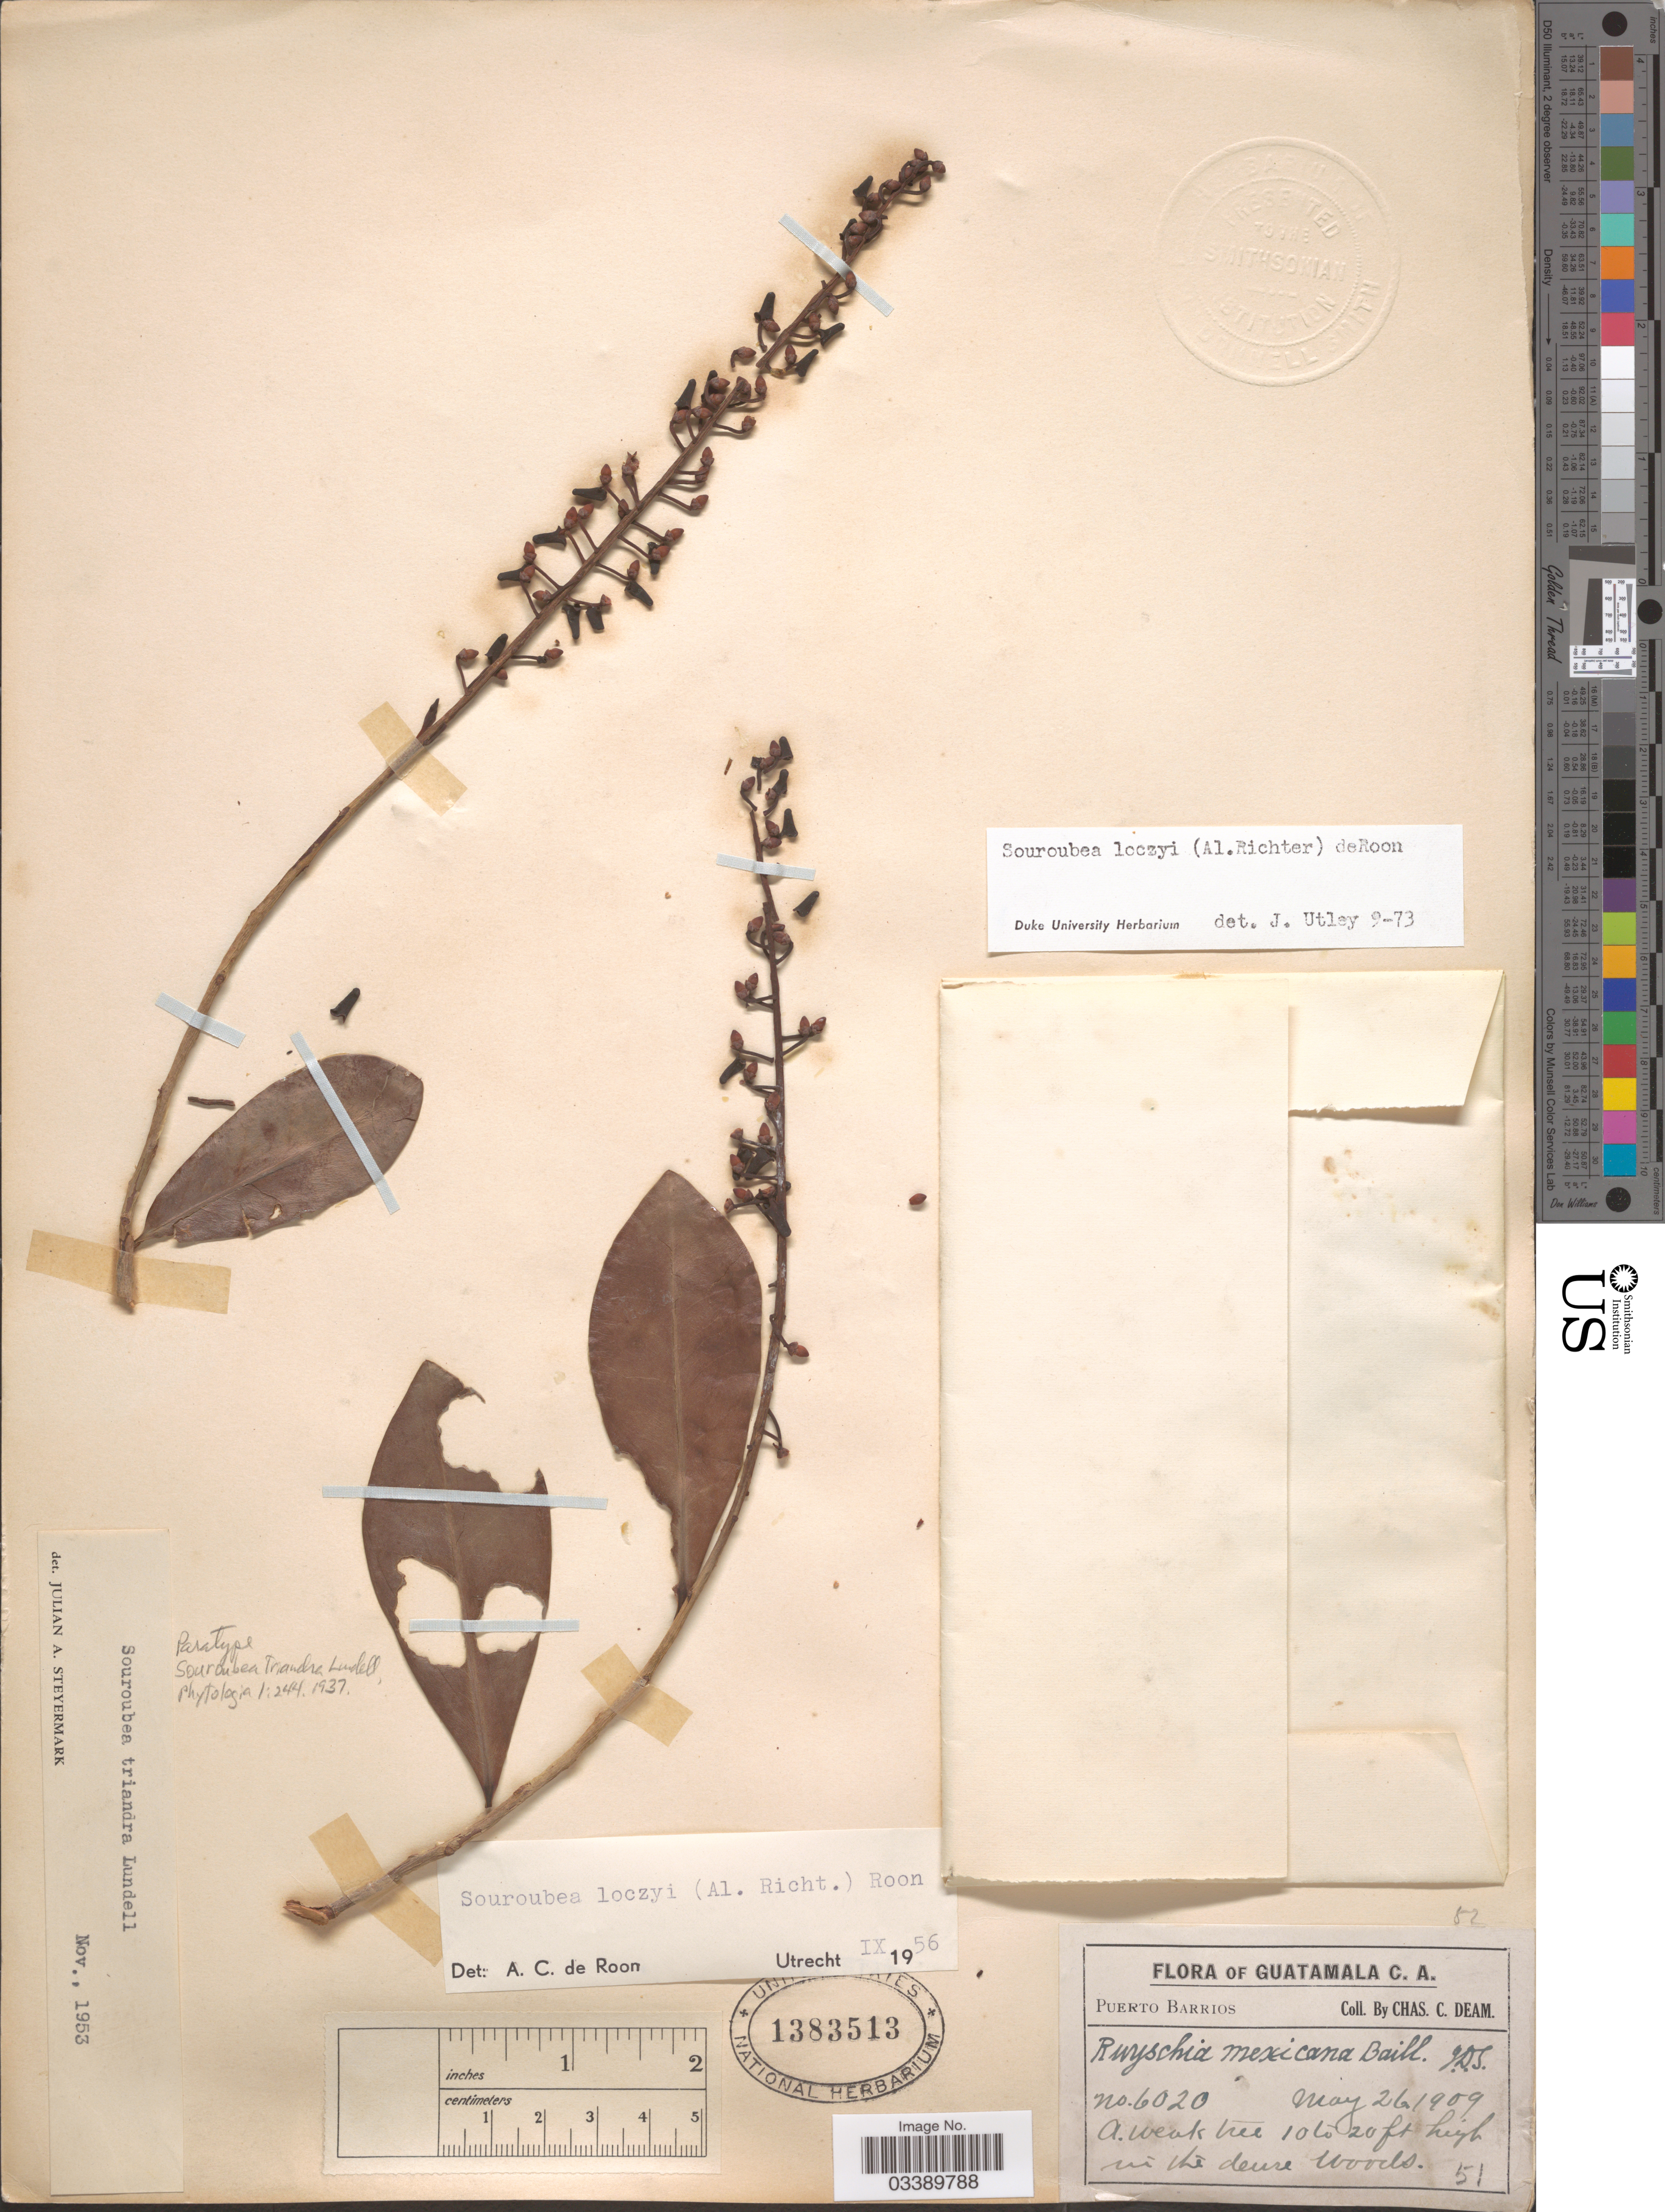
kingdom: Plantae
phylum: Tracheophyta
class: Magnoliopsida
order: Ericales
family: Marcgraviaceae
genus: Souroubea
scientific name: Souroubea loczyi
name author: (V.A. Richt.) de Roon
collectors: C. C. Deam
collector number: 6020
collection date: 1909-05-26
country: Guatemala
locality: Puerto Barrios.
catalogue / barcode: US 1383513